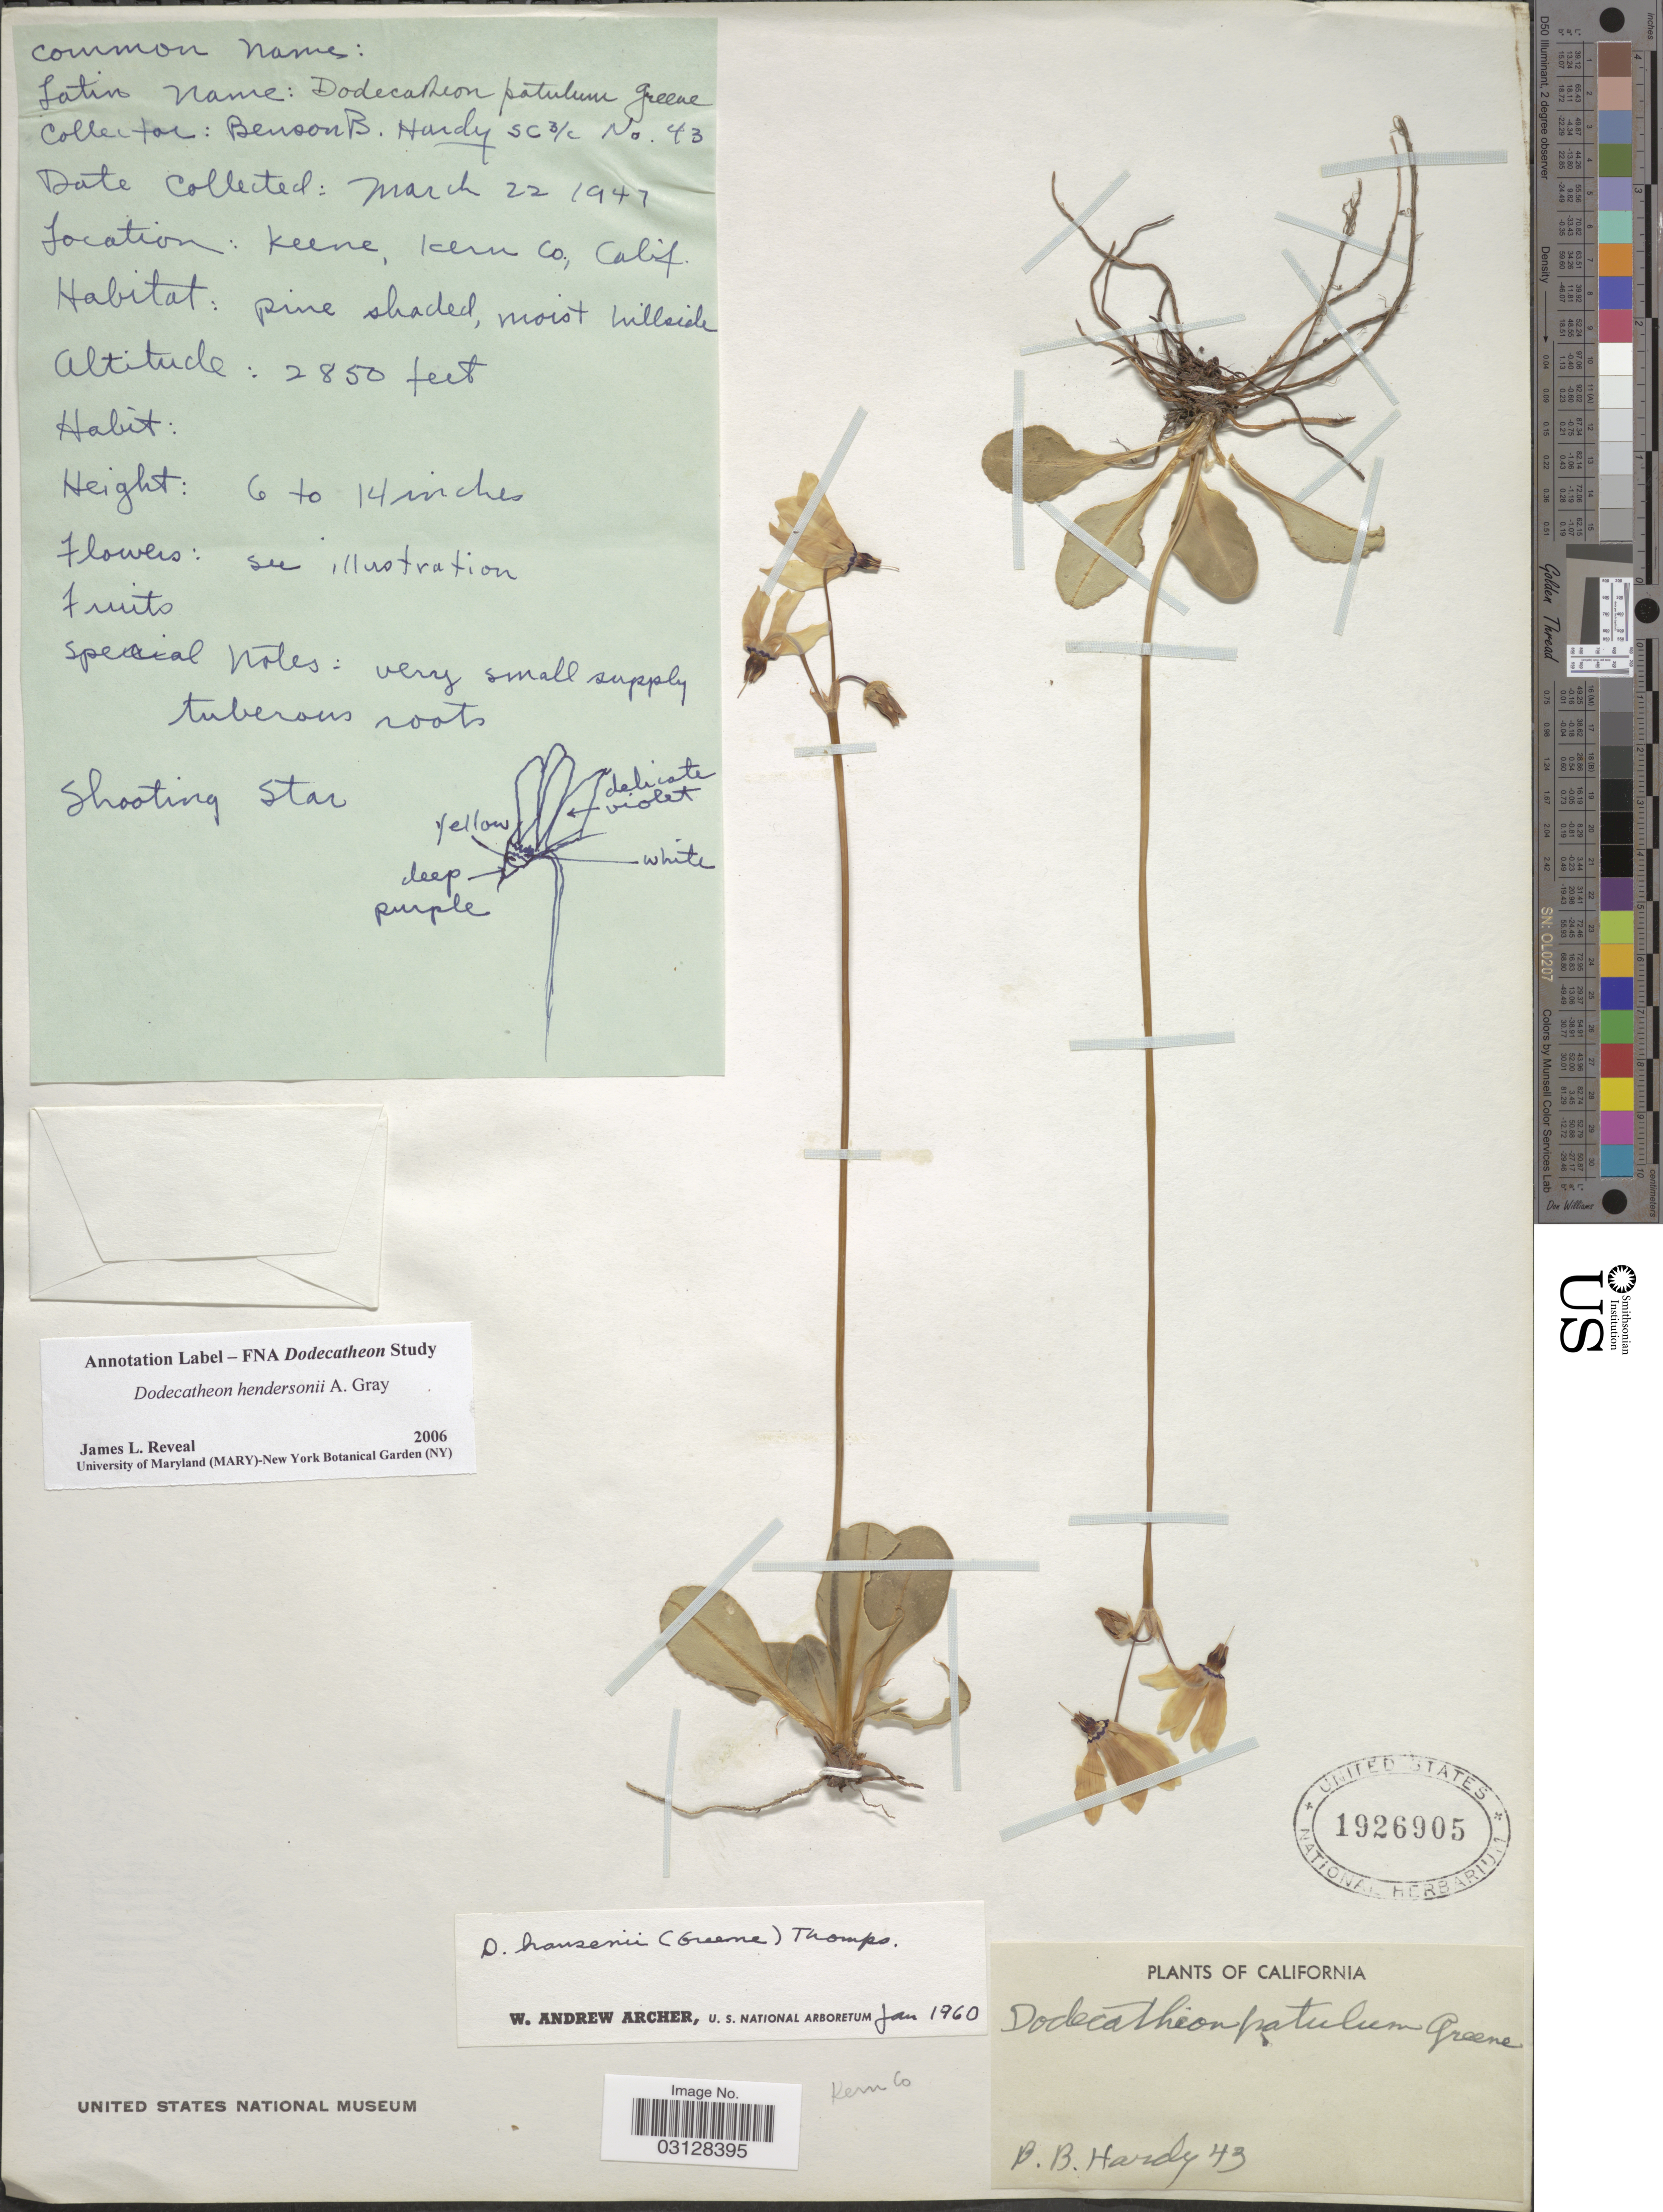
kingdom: Plantae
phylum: Tracheophyta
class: Magnoliopsida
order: Ericales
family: Primulaceae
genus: Dodecatheon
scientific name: Dodecatheon hansenii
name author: (Greene) H.J. Thomps.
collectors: B. Hardy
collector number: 43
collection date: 1947-03-22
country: United States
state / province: California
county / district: Kern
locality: Keene, Kern Co.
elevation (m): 869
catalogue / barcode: US 1926905